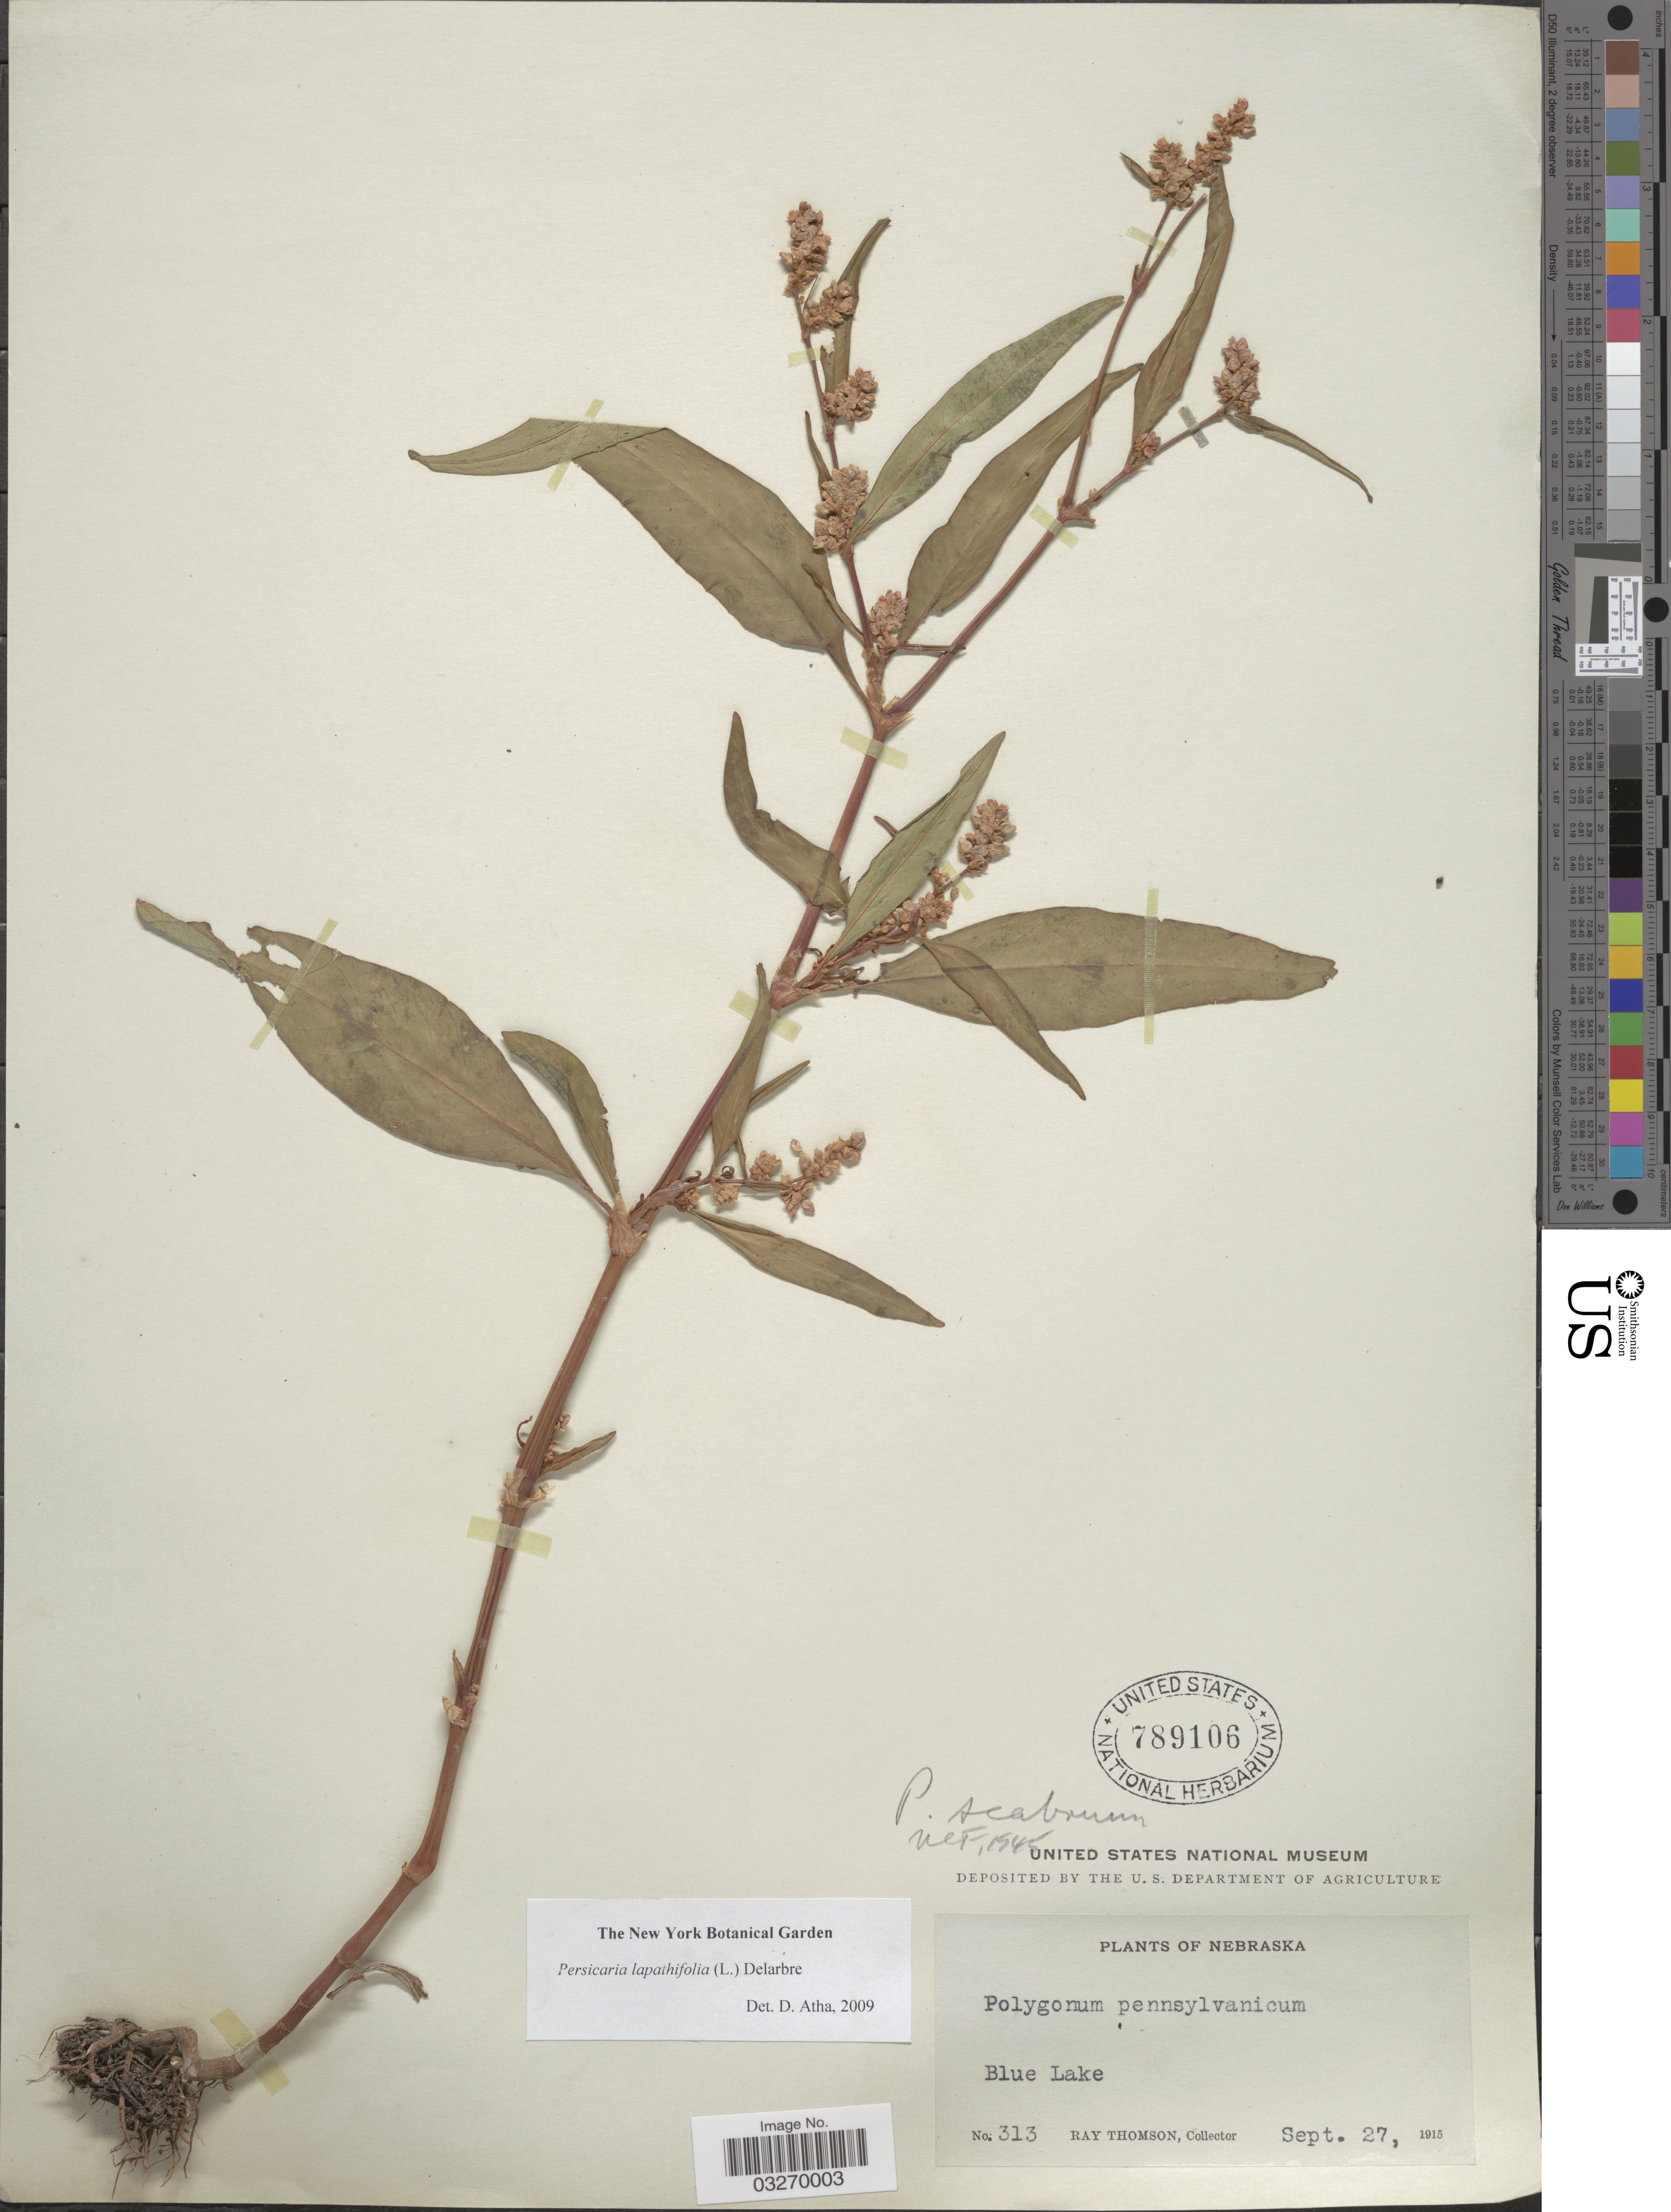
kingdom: Plantae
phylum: Tracheophyta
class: Magnoliopsida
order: Caryophyllales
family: Polygonaceae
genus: Persicaria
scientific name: Persicaria lapathifolia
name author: (L.) Delarbre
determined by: Atha, D. E.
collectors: R. Thomson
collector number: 313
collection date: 1915-09-27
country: United States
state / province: Nebraska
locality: Blue Lake.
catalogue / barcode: US 789106